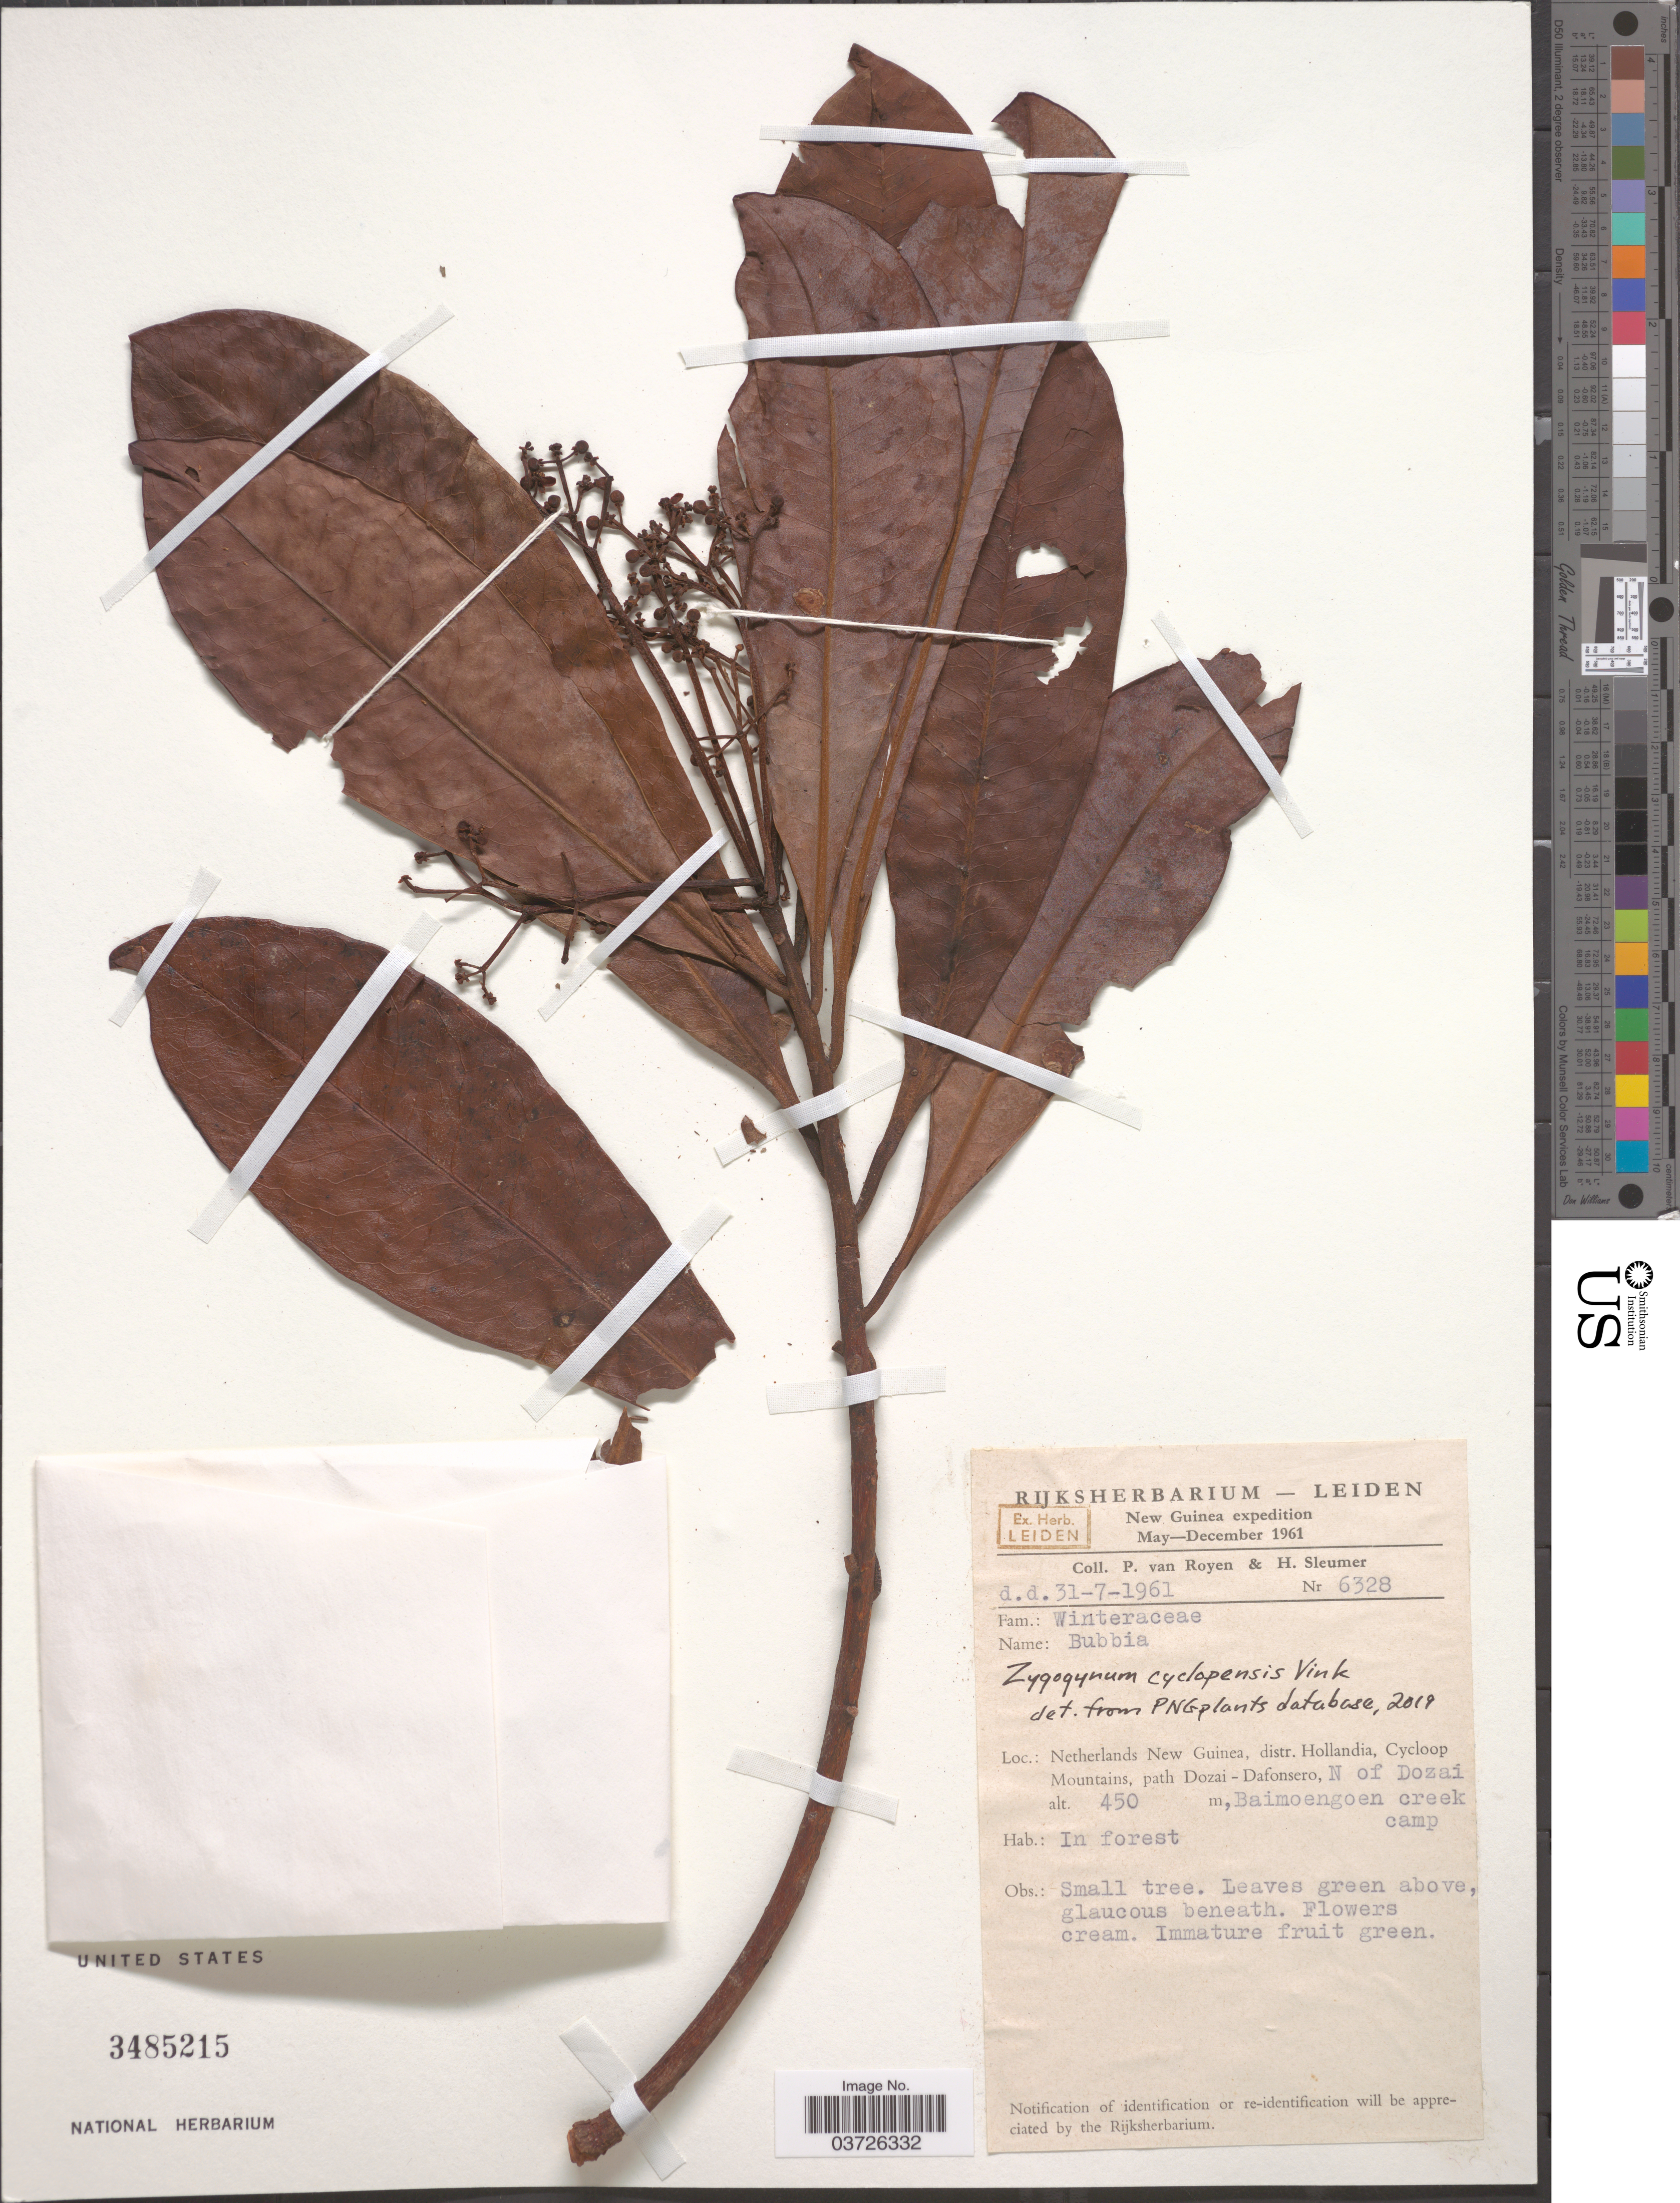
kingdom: Plantae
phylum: Tracheophyta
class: Magnoliopsida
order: Canellales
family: Winteraceae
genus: Zygogynum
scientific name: Zygogynum cyclopensis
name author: Vink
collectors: P. van Royen & H. O. Sleumer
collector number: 6328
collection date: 1961-07-31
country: Indonesia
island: New Guinea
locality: New Guinea. Netherlands New Guinea, distr. Hollandia, Cycloop Mountains, path Dozai - Dafonsero, N of Dozai Baimoengoen creek camp.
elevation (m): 450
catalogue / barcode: US 3485215